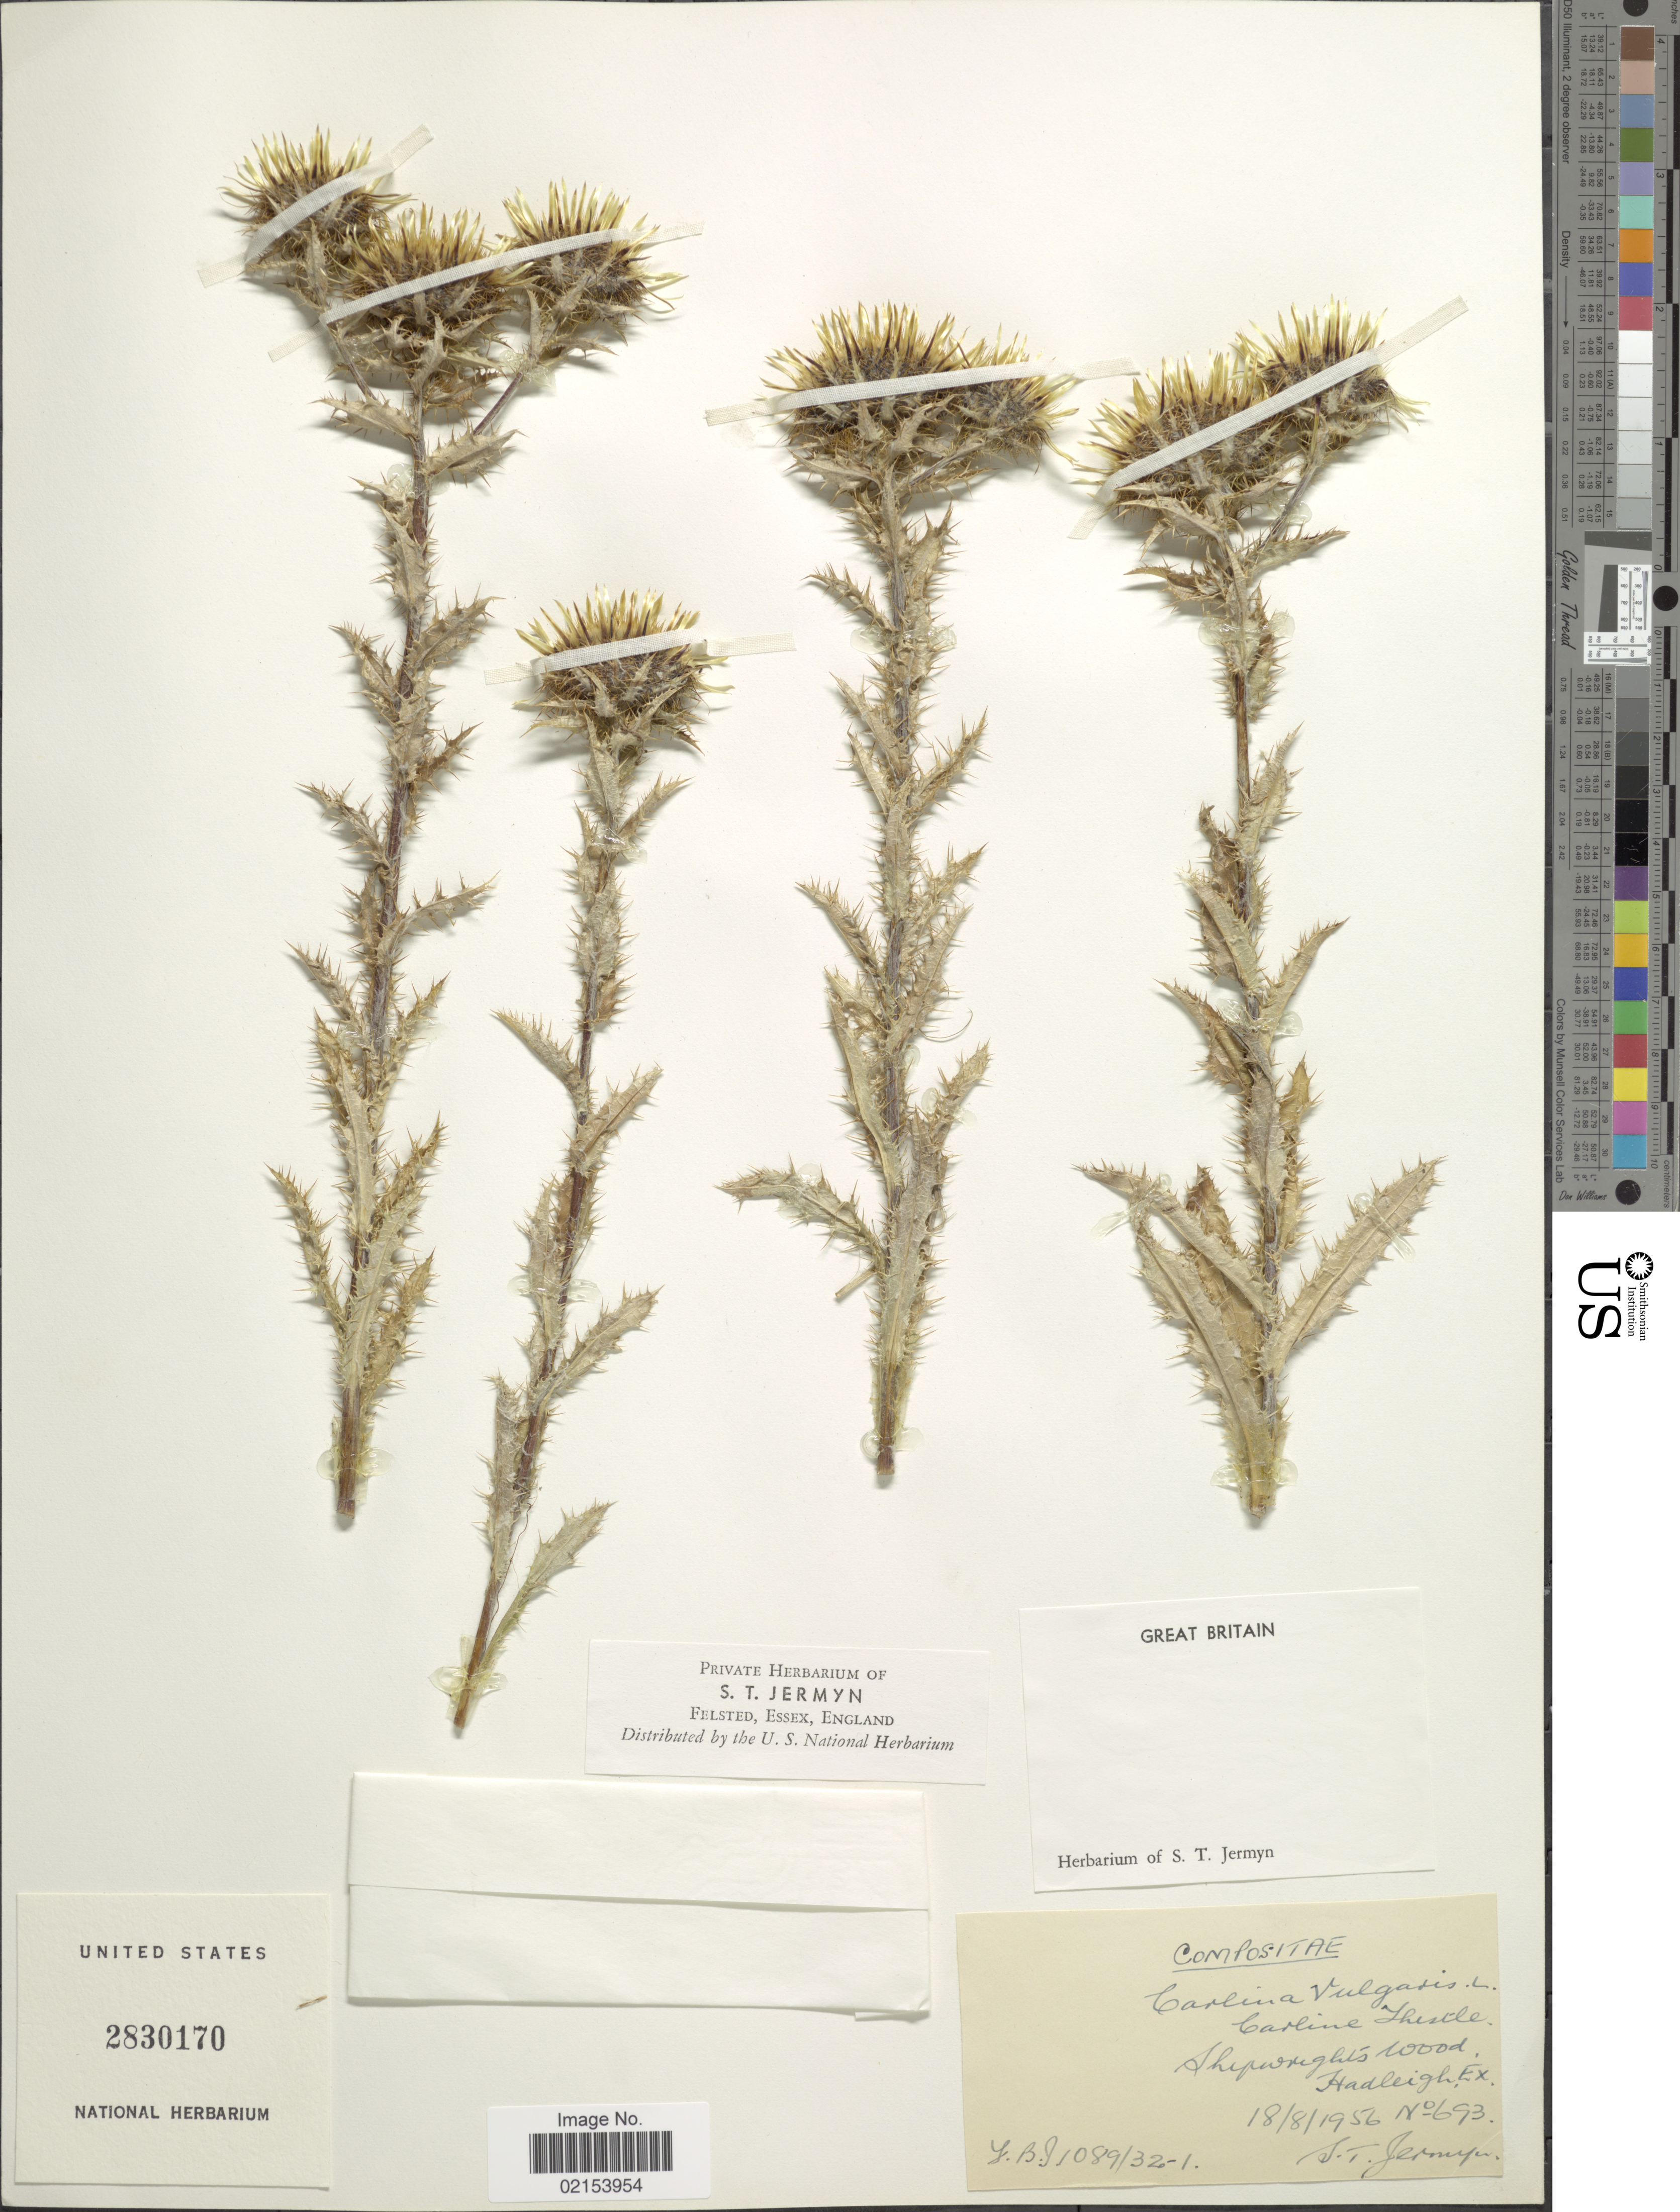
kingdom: Plantae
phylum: Tracheophyta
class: Magnoliopsida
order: Asterales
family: Asteraceae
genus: Carlina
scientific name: Carlina vulgaris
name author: L.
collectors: S. Jermyn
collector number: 693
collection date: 1956-08-18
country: United Kingdom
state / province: England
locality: Great Britain. Shipwrights Wood, Hadleigh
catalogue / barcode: US 2830170